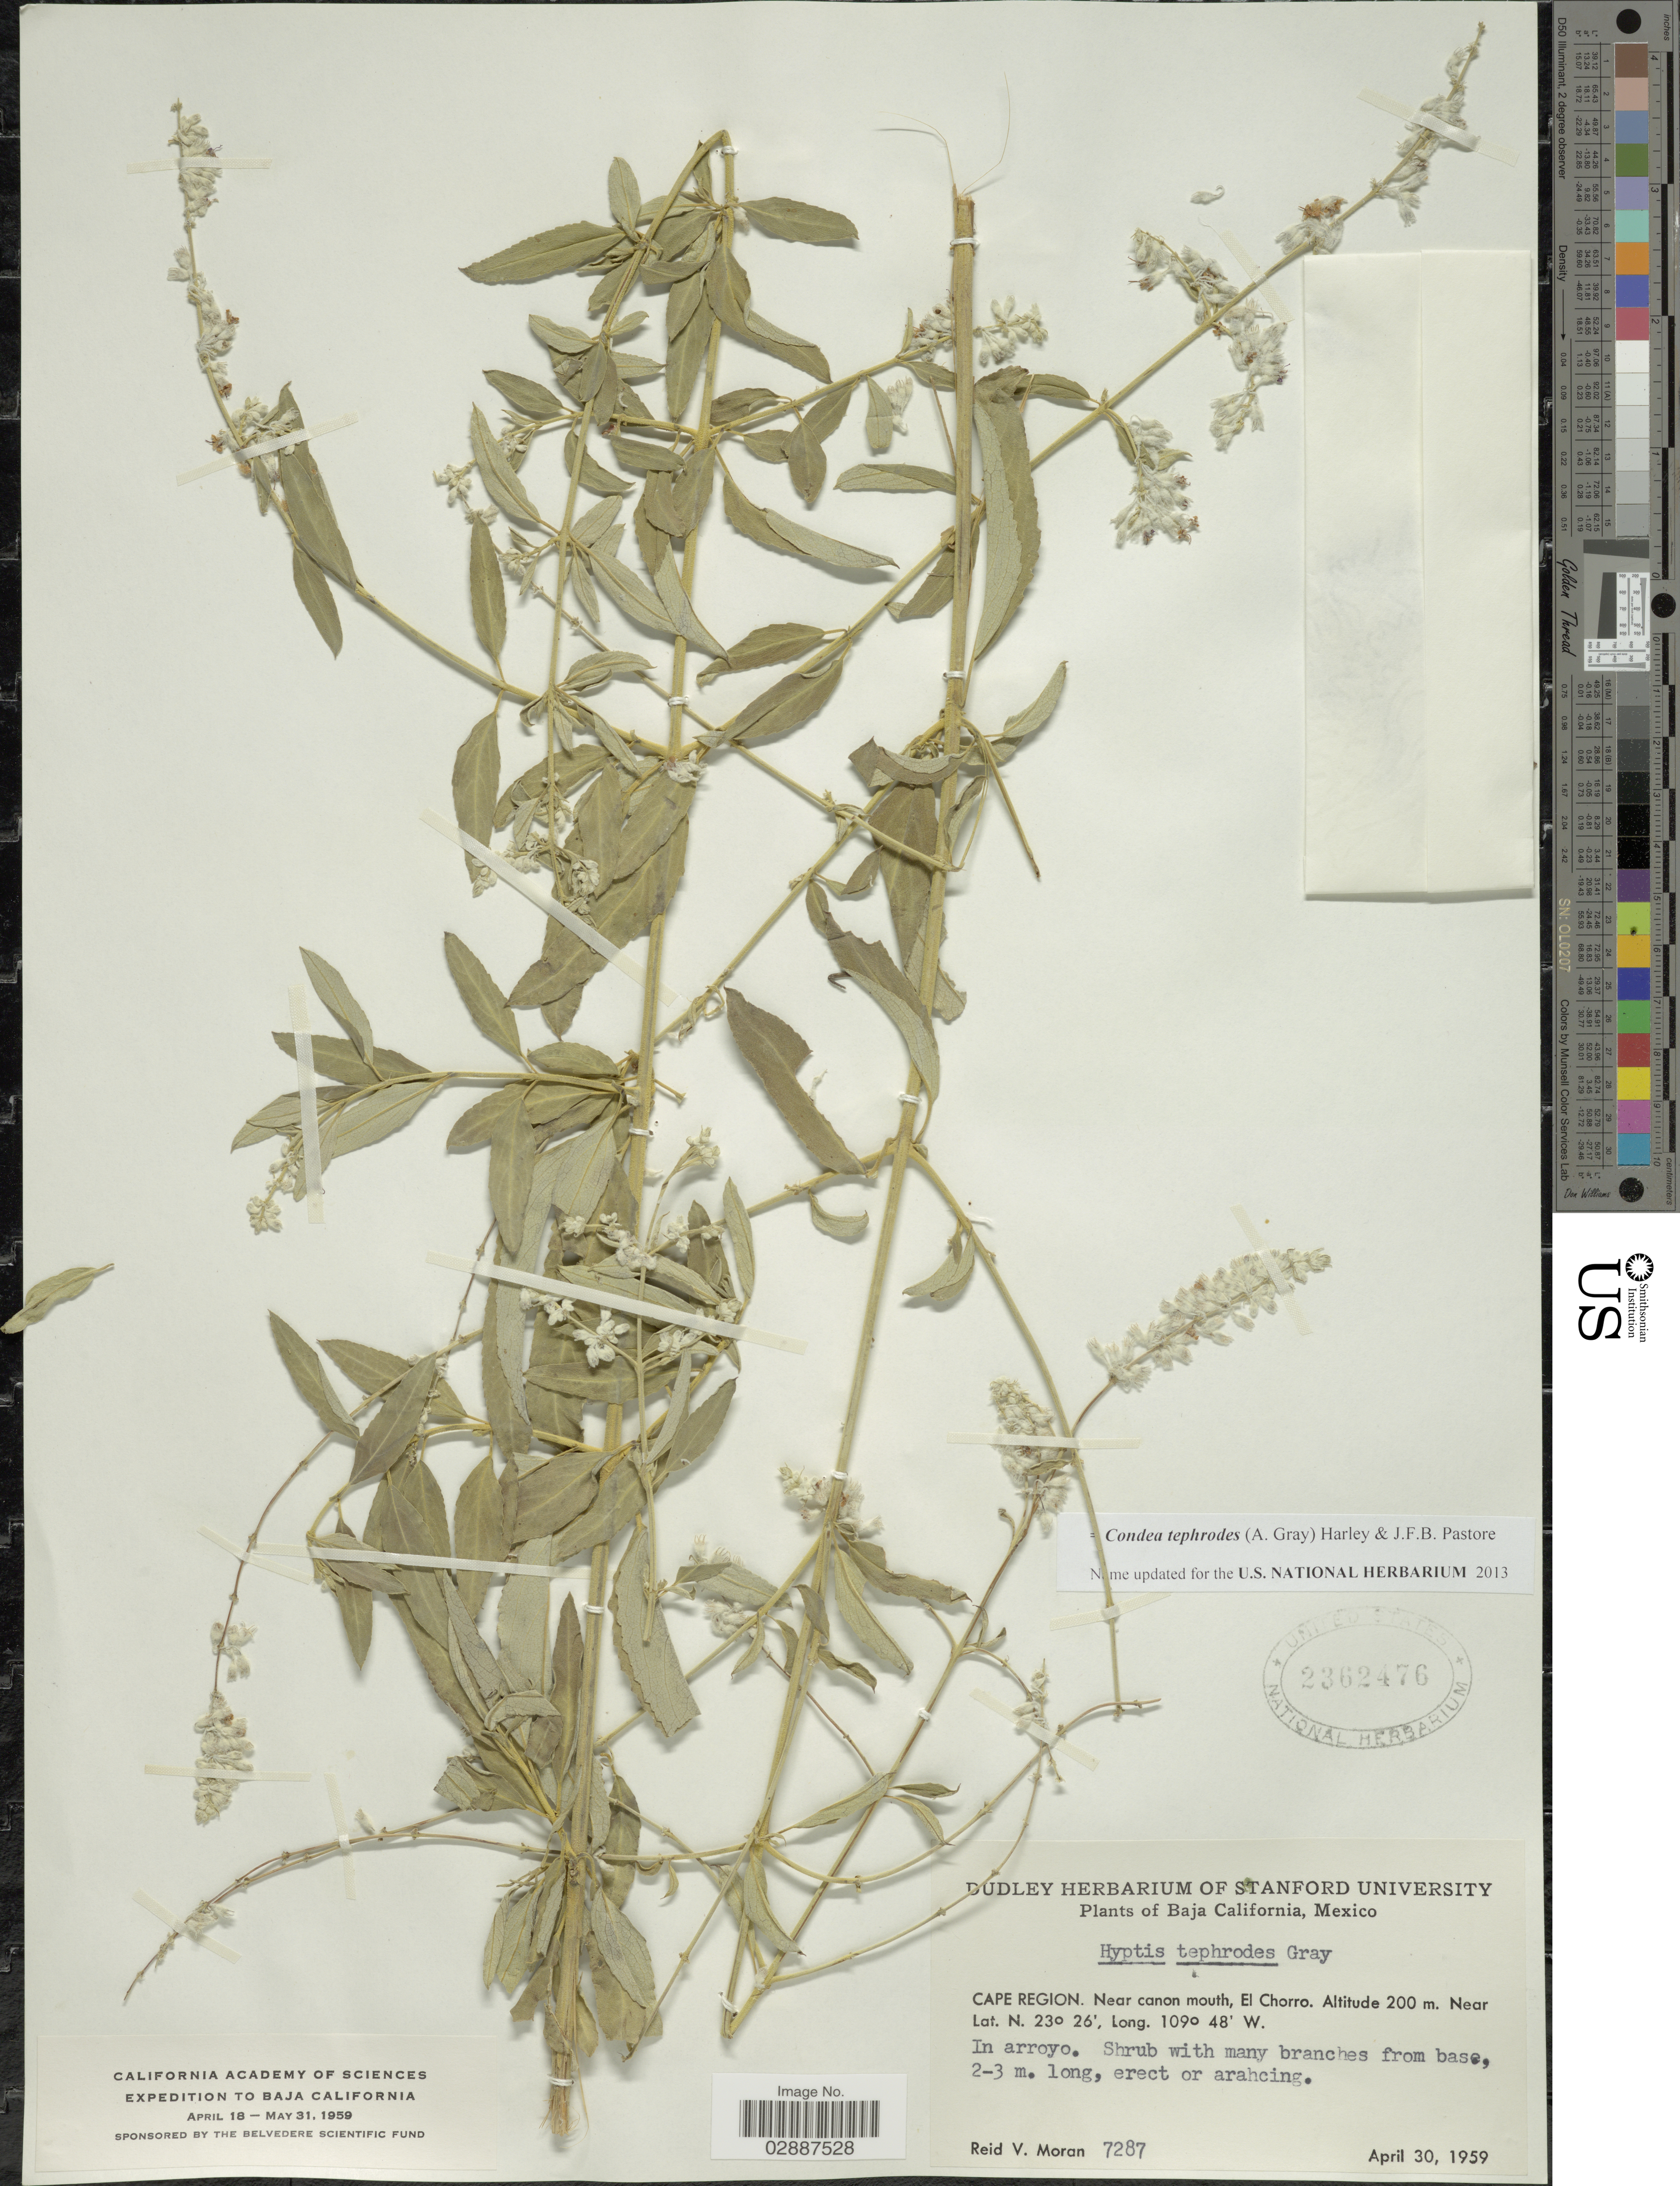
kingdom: Plantae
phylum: Tracheophyta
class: Magnoliopsida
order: Lamiales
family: Lamiaceae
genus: Condea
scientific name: Condea tephrodes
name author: (A. Gray) Harley & J.F.B. Pastore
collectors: R. V. Moran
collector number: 7287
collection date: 1959-04-30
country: Mexico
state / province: Baja California Sur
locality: Cape Region. Near canon mouth, El Chorro.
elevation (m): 200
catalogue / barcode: US 2362476